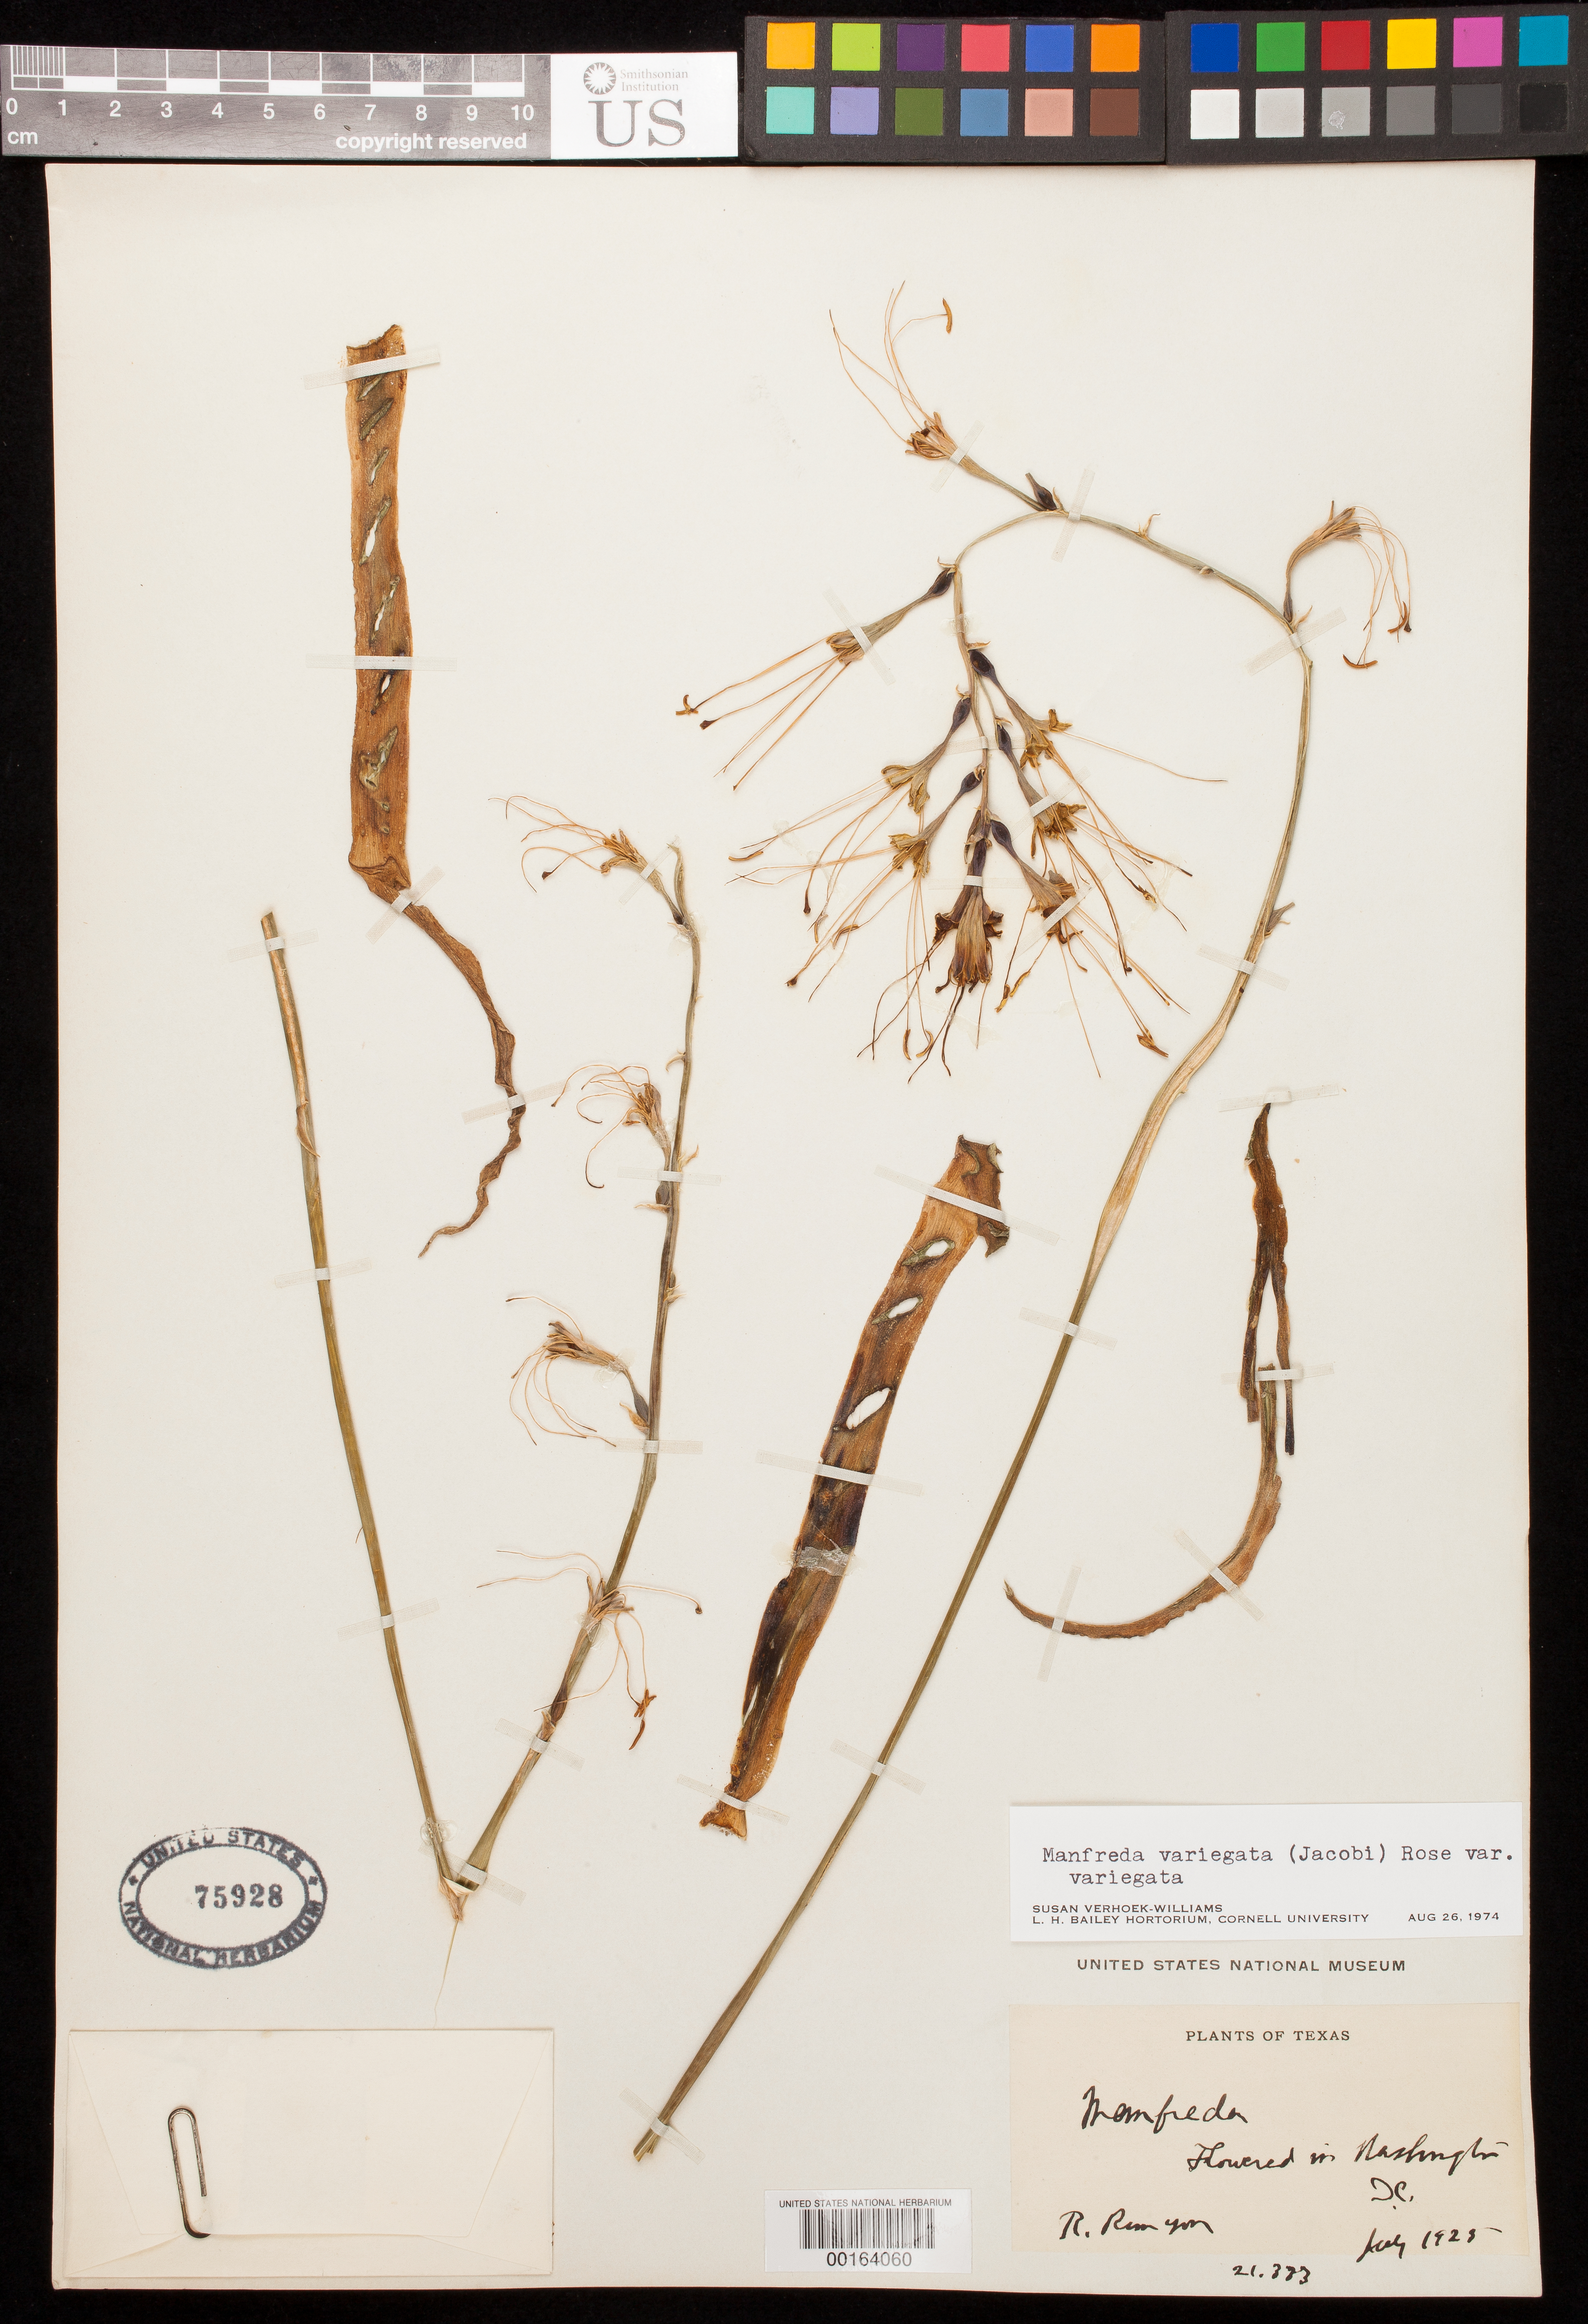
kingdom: Plantae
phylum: Tracheophyta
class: Liliopsida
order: Asparagales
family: Asparagaceae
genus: Manfreda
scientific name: Manfreda variegata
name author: (Jacobi) Rose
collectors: R. Runyon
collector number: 23.373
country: United States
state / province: Texas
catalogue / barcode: US 75928